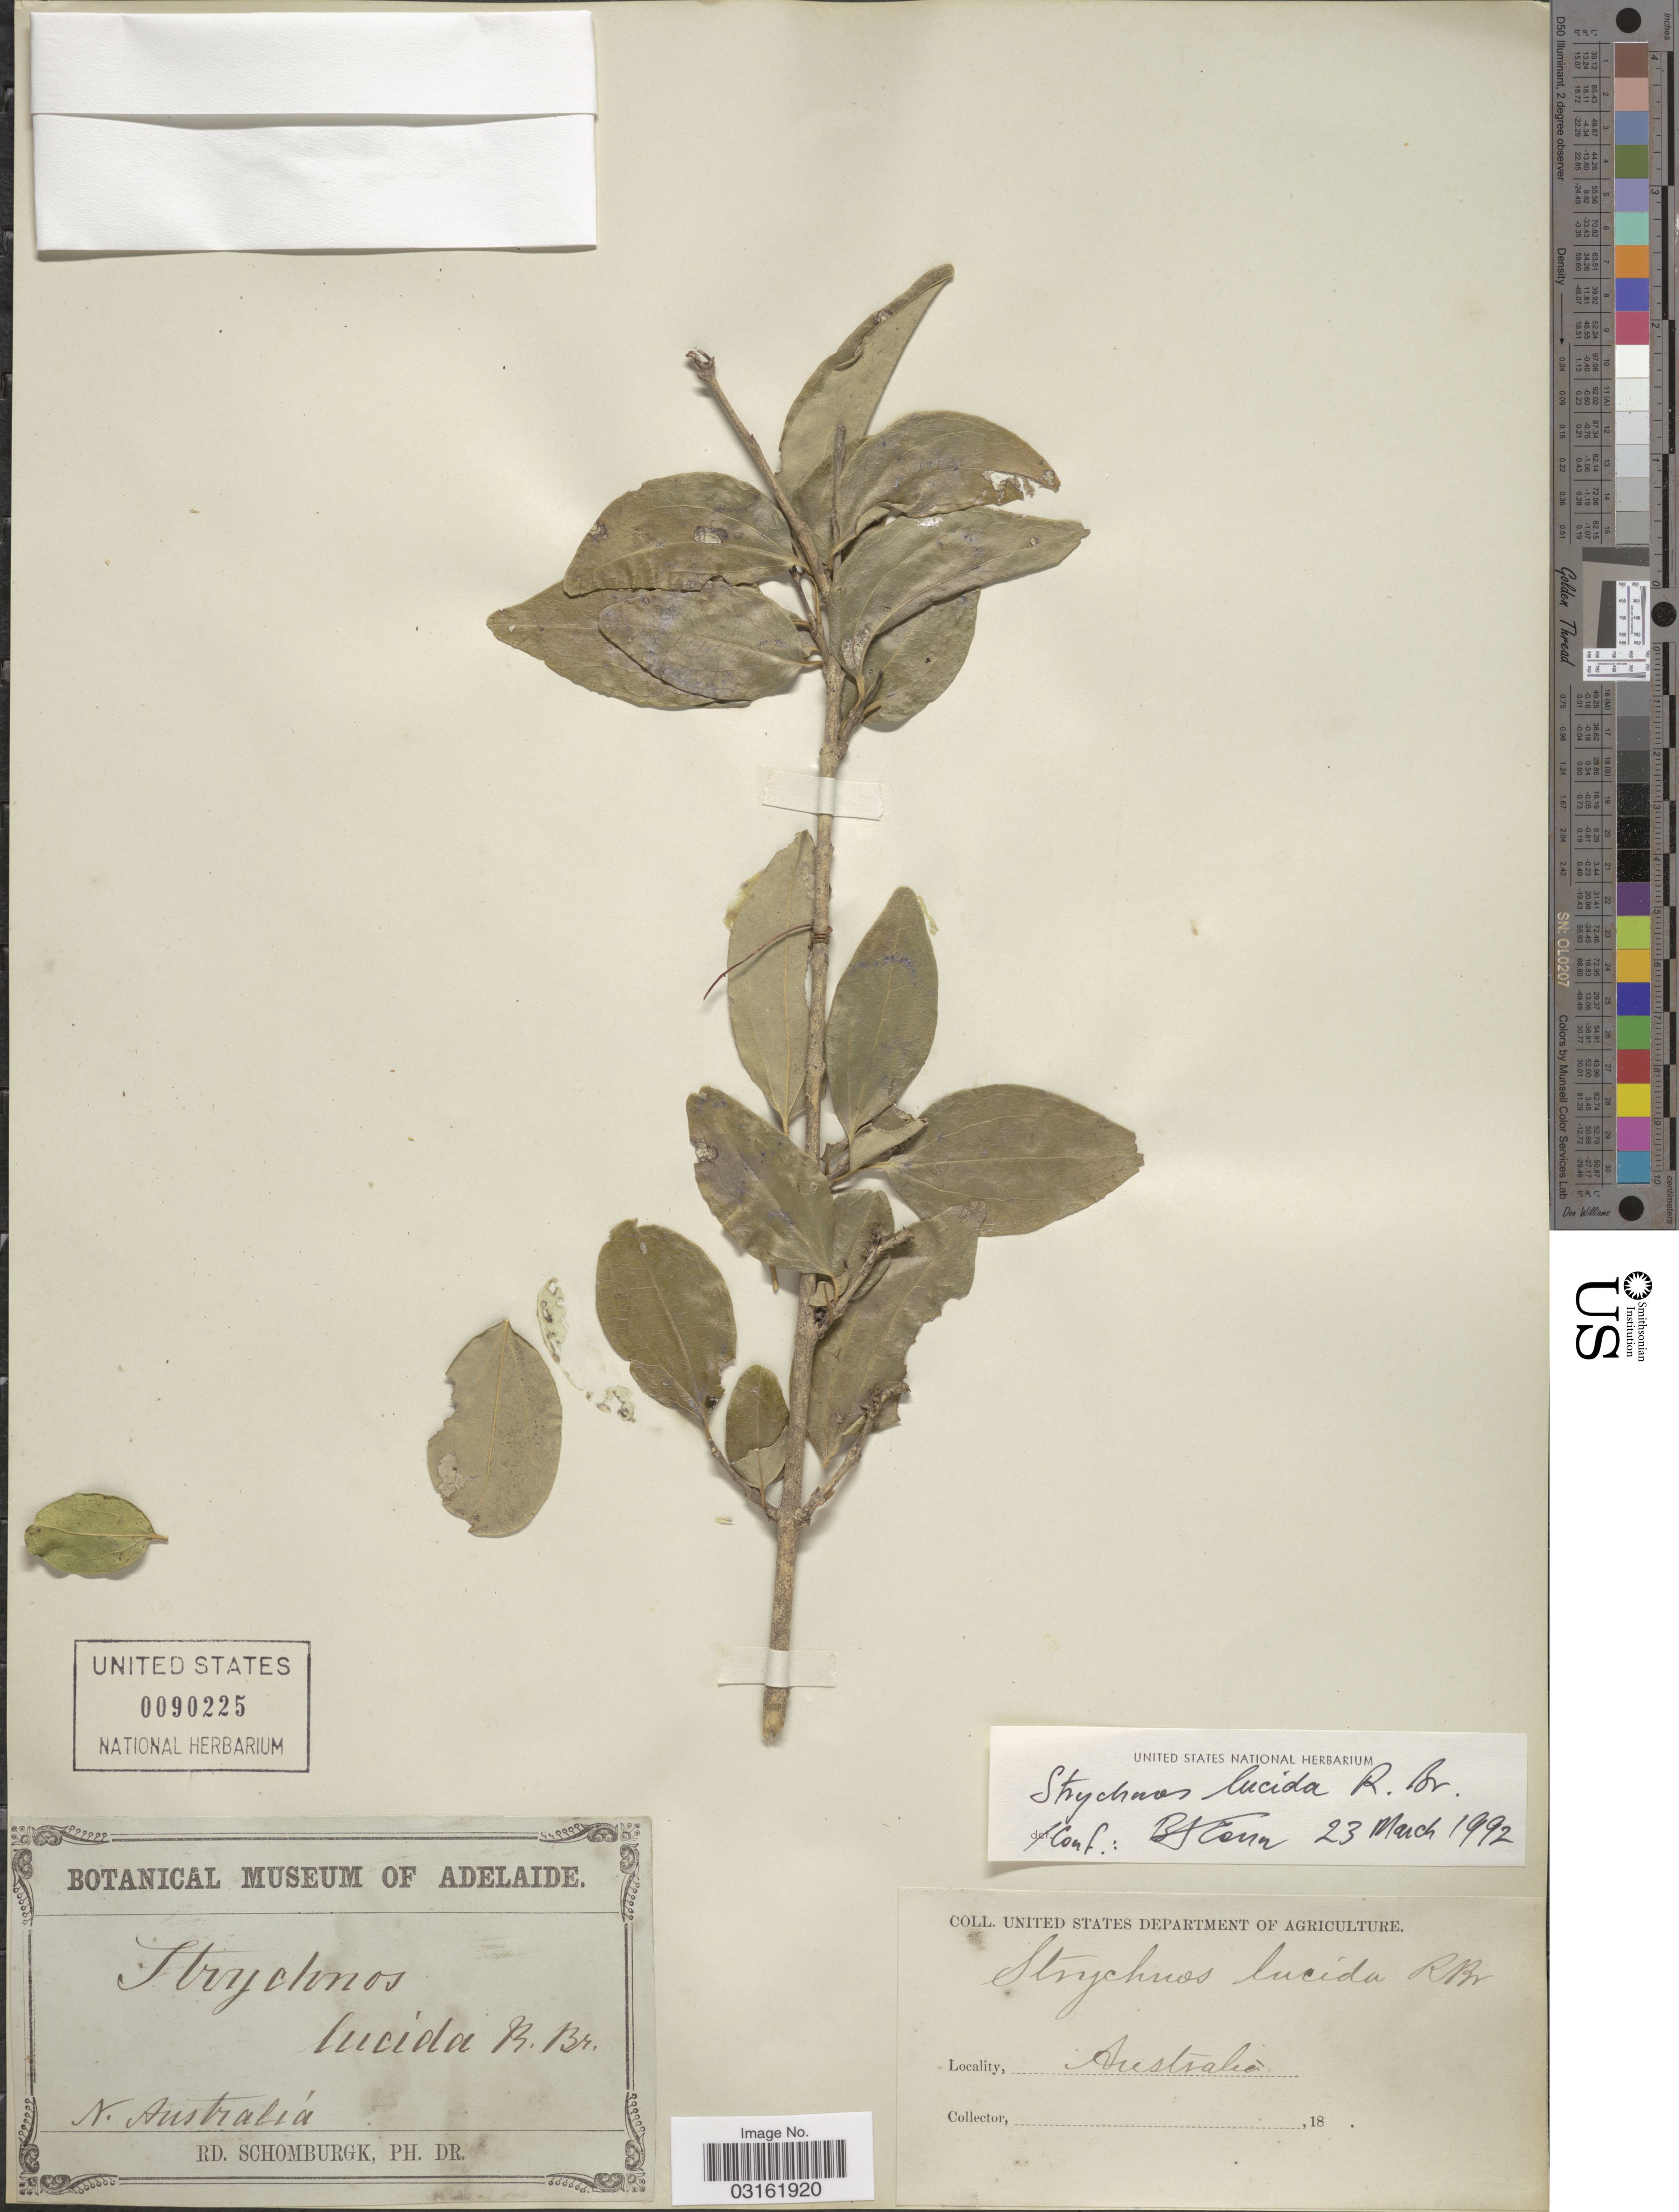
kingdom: Plantae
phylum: Tracheophyta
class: Magnoliopsida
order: Gentianales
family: Loganiaceae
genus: Strychnos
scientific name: Strychnos lucida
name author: R. Br.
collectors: M. R. Schomburgk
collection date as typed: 18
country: Australia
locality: N. Australia.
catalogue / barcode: US 90225